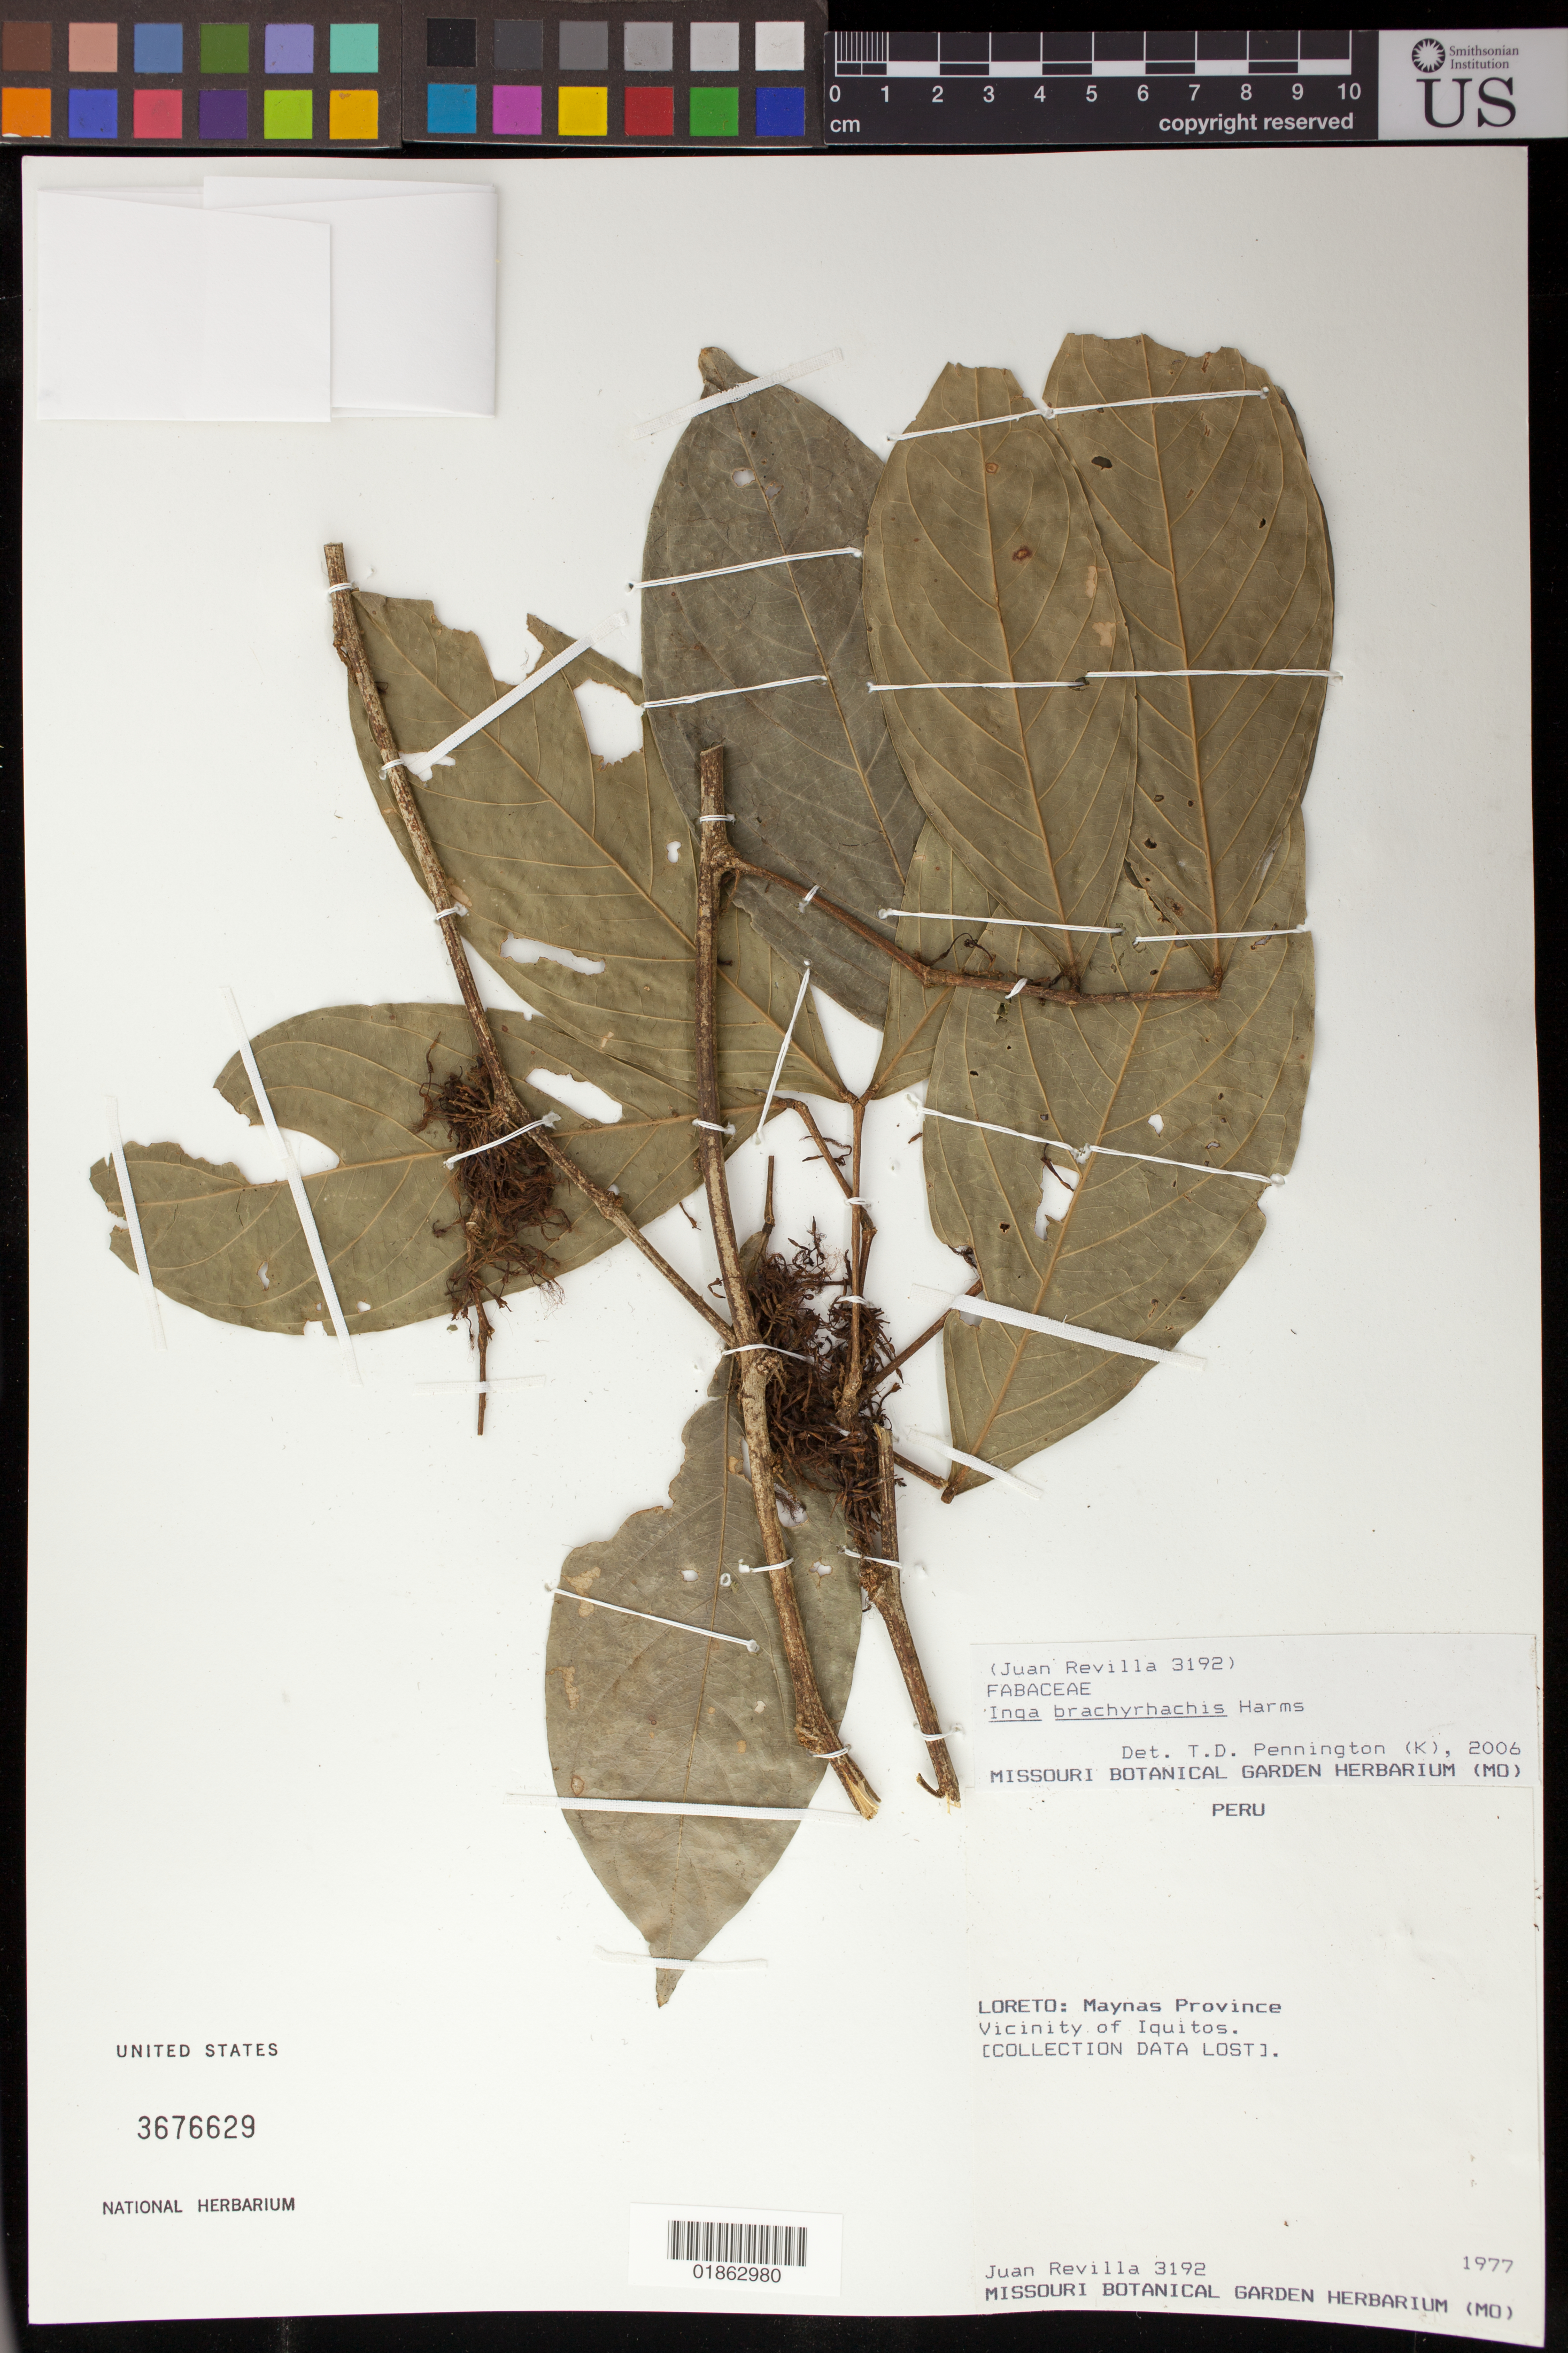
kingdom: Plantae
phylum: Tracheophyta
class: Magnoliopsida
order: Fabales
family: Fabaceae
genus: Inga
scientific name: Inga brachyrhachis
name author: Harms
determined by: Pennington, T. D., (K)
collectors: J. Revilla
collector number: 3192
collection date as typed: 1977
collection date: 1977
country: Peru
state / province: Loreto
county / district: Maynas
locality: Vicinity of Iquitos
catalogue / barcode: US 3676629